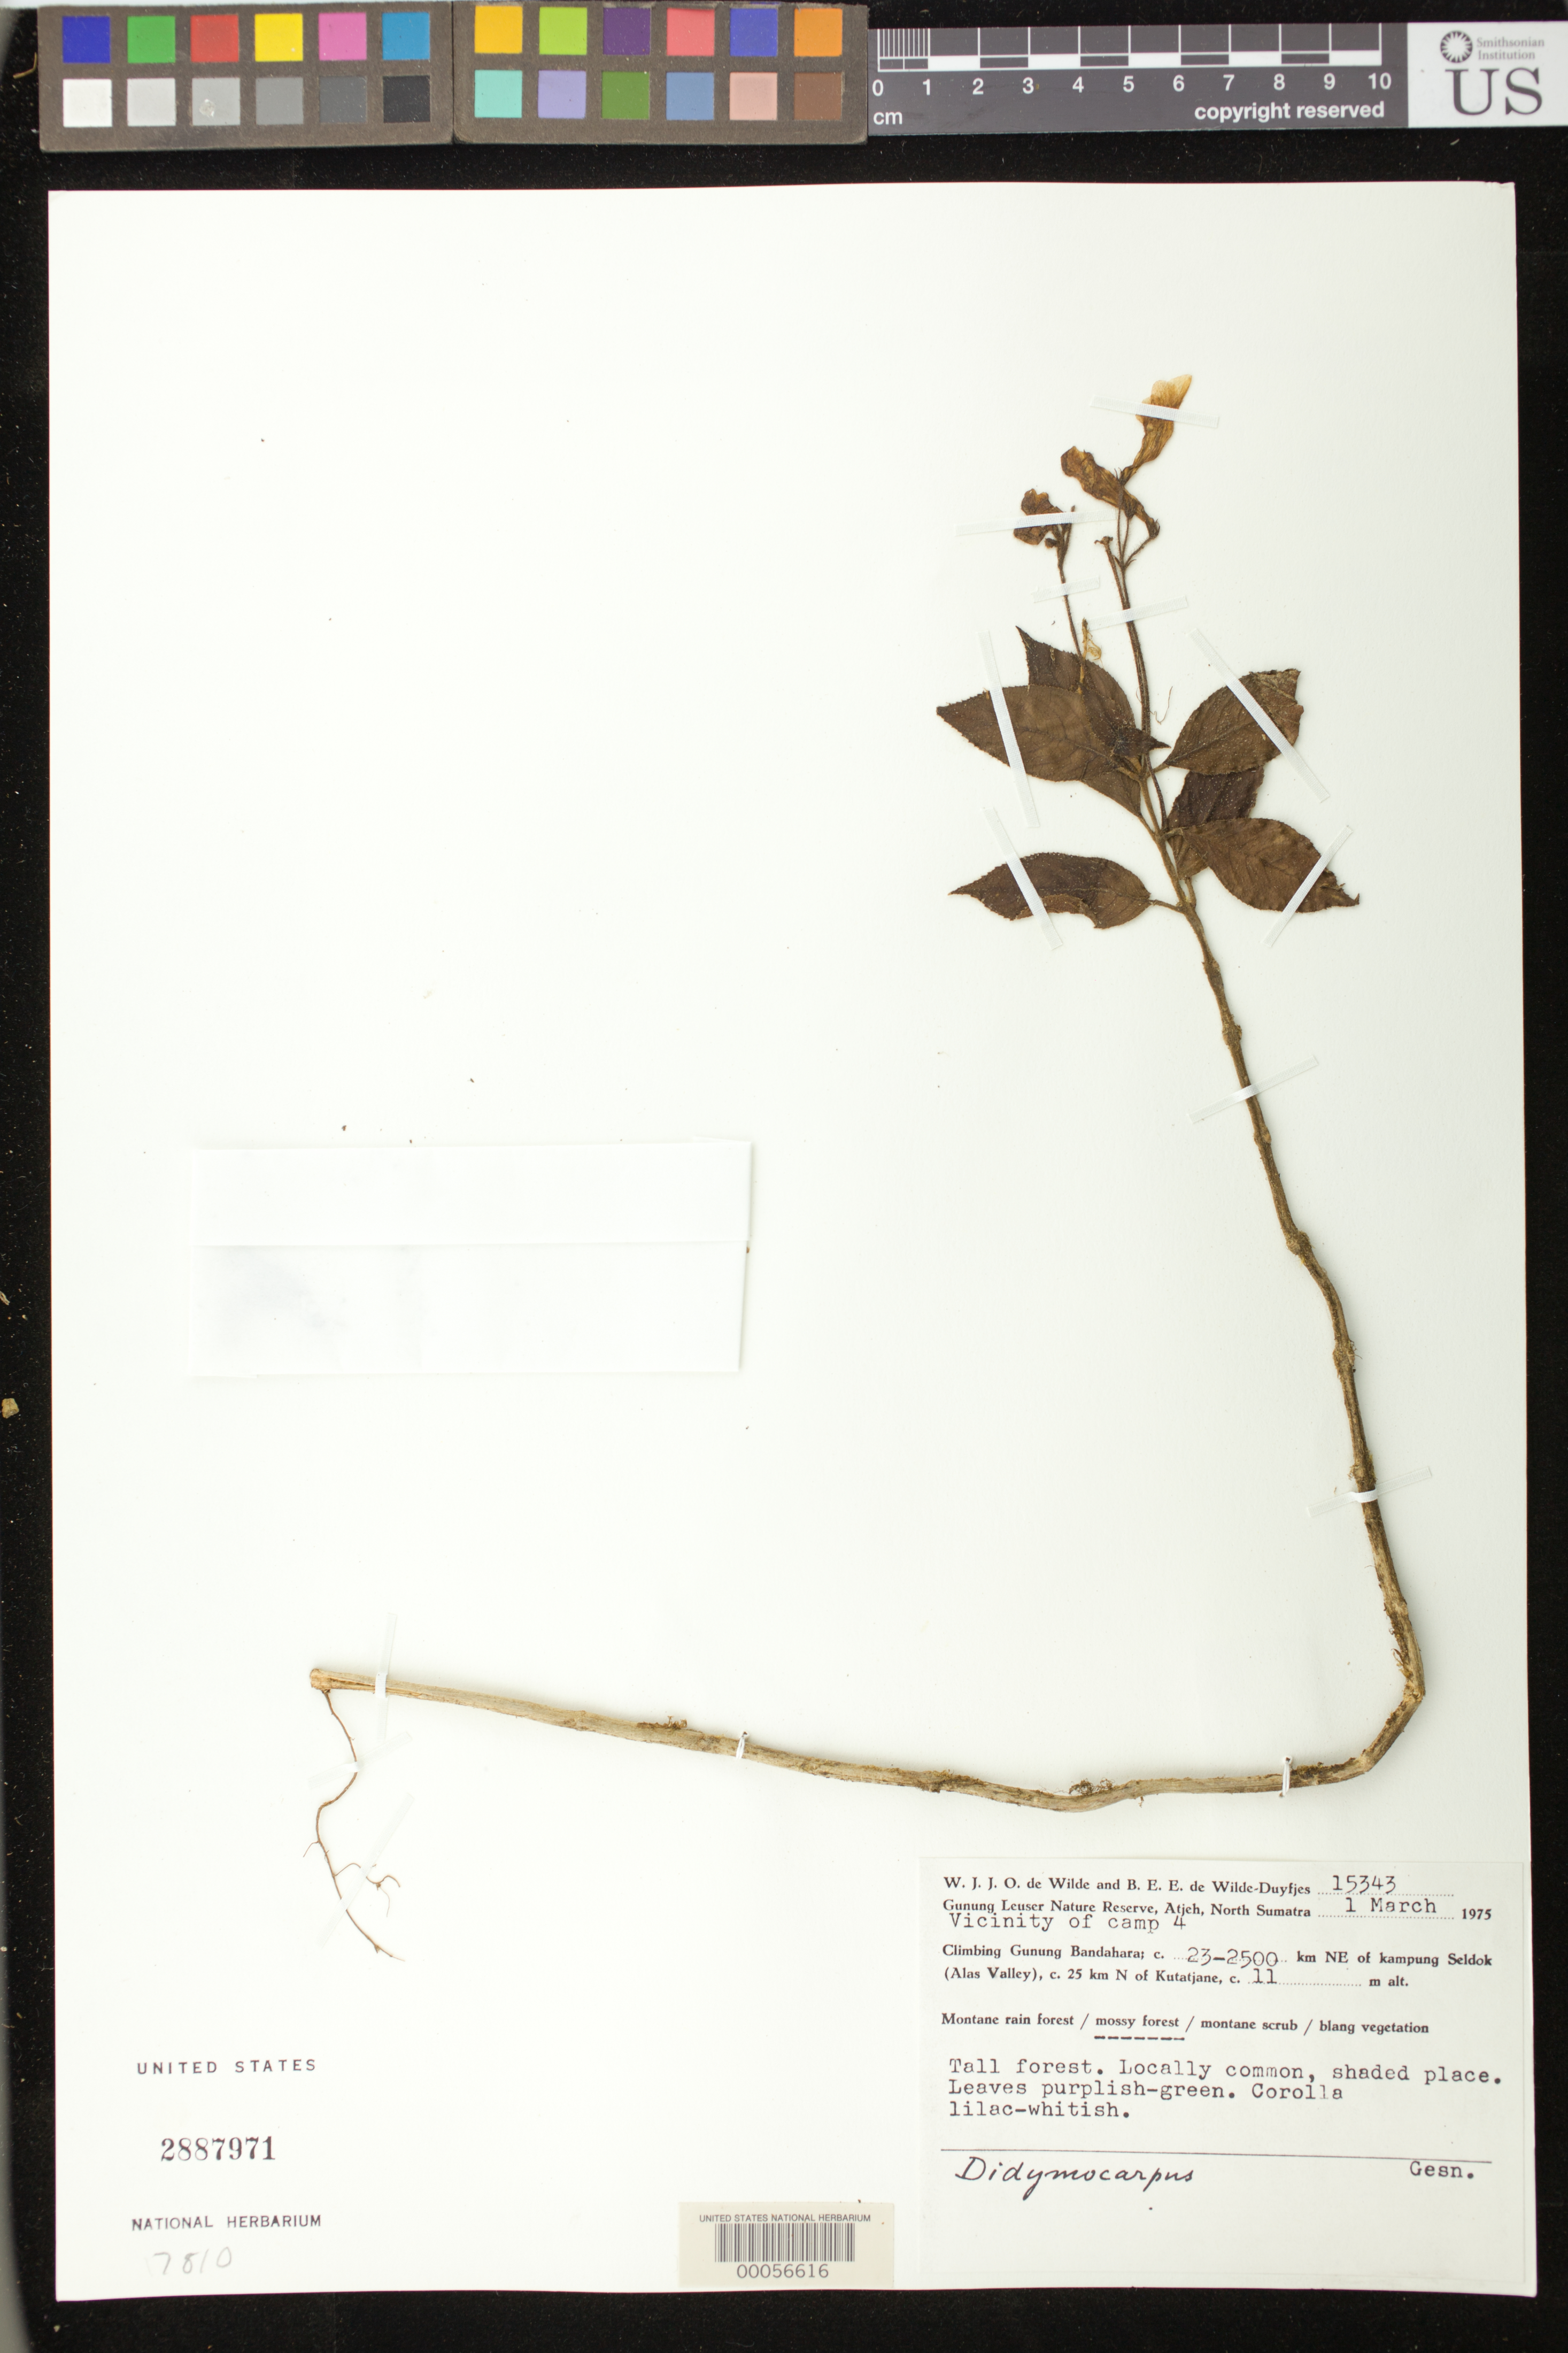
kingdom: Plantae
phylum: Tracheophyta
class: Magnoliopsida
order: Lamiales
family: Gesneriaceae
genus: Didymocarpus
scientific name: Didymocarpus sp.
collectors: W. J. de Wilde & B. E. de Wilde-Duyfjes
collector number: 15343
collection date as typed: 01 Mar 1975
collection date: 1975-03-01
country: Indonesia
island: Sumatra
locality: North sumatra prov., Gunung leuser nature reserve, atieh, 11 km ne of kampung seldok (alas valley), 25 km n of kutatjane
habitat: Mossy forest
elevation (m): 2300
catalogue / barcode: US 2887971